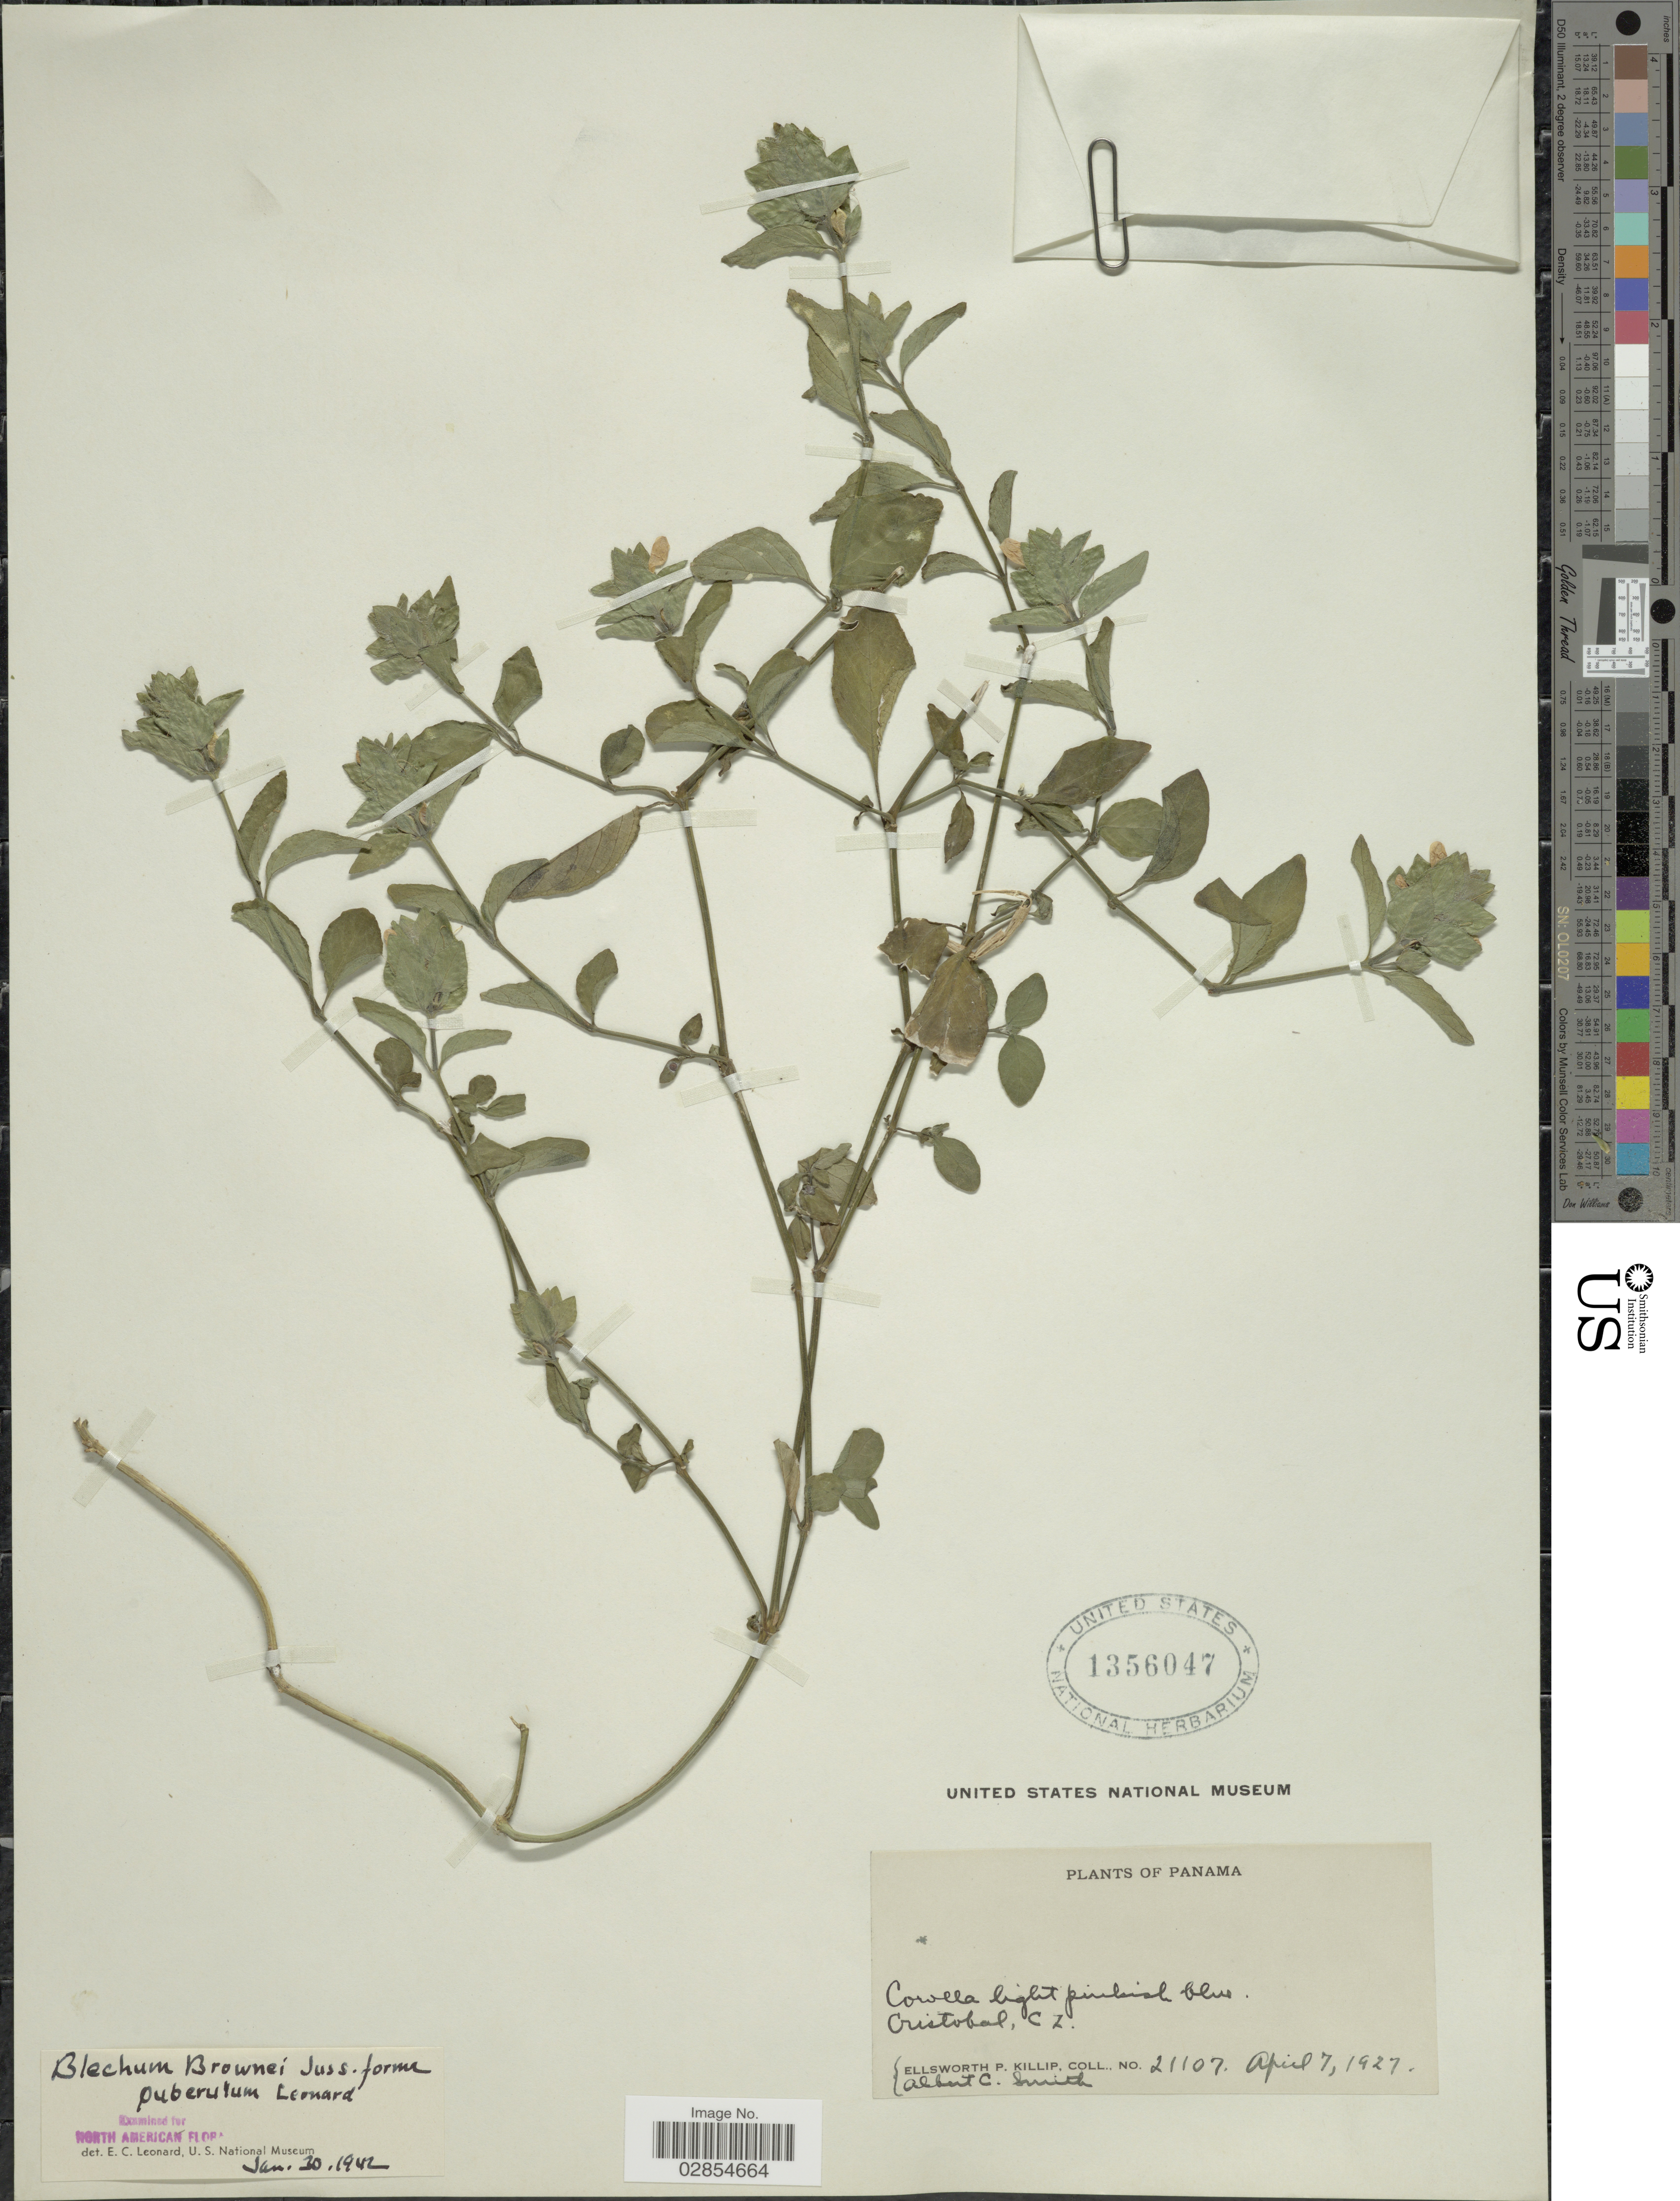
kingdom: Plantae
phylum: Tracheophyta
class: Magnoliopsida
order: Lamiales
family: Acanthaceae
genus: Blechum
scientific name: Blechum pyramidatum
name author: (Lam.) Urb.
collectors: E. P. Killip & A. C. Smith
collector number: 21107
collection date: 1927-04-07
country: Panama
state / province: Colón / Panamá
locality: Cristobal, C Z.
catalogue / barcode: US 1356047